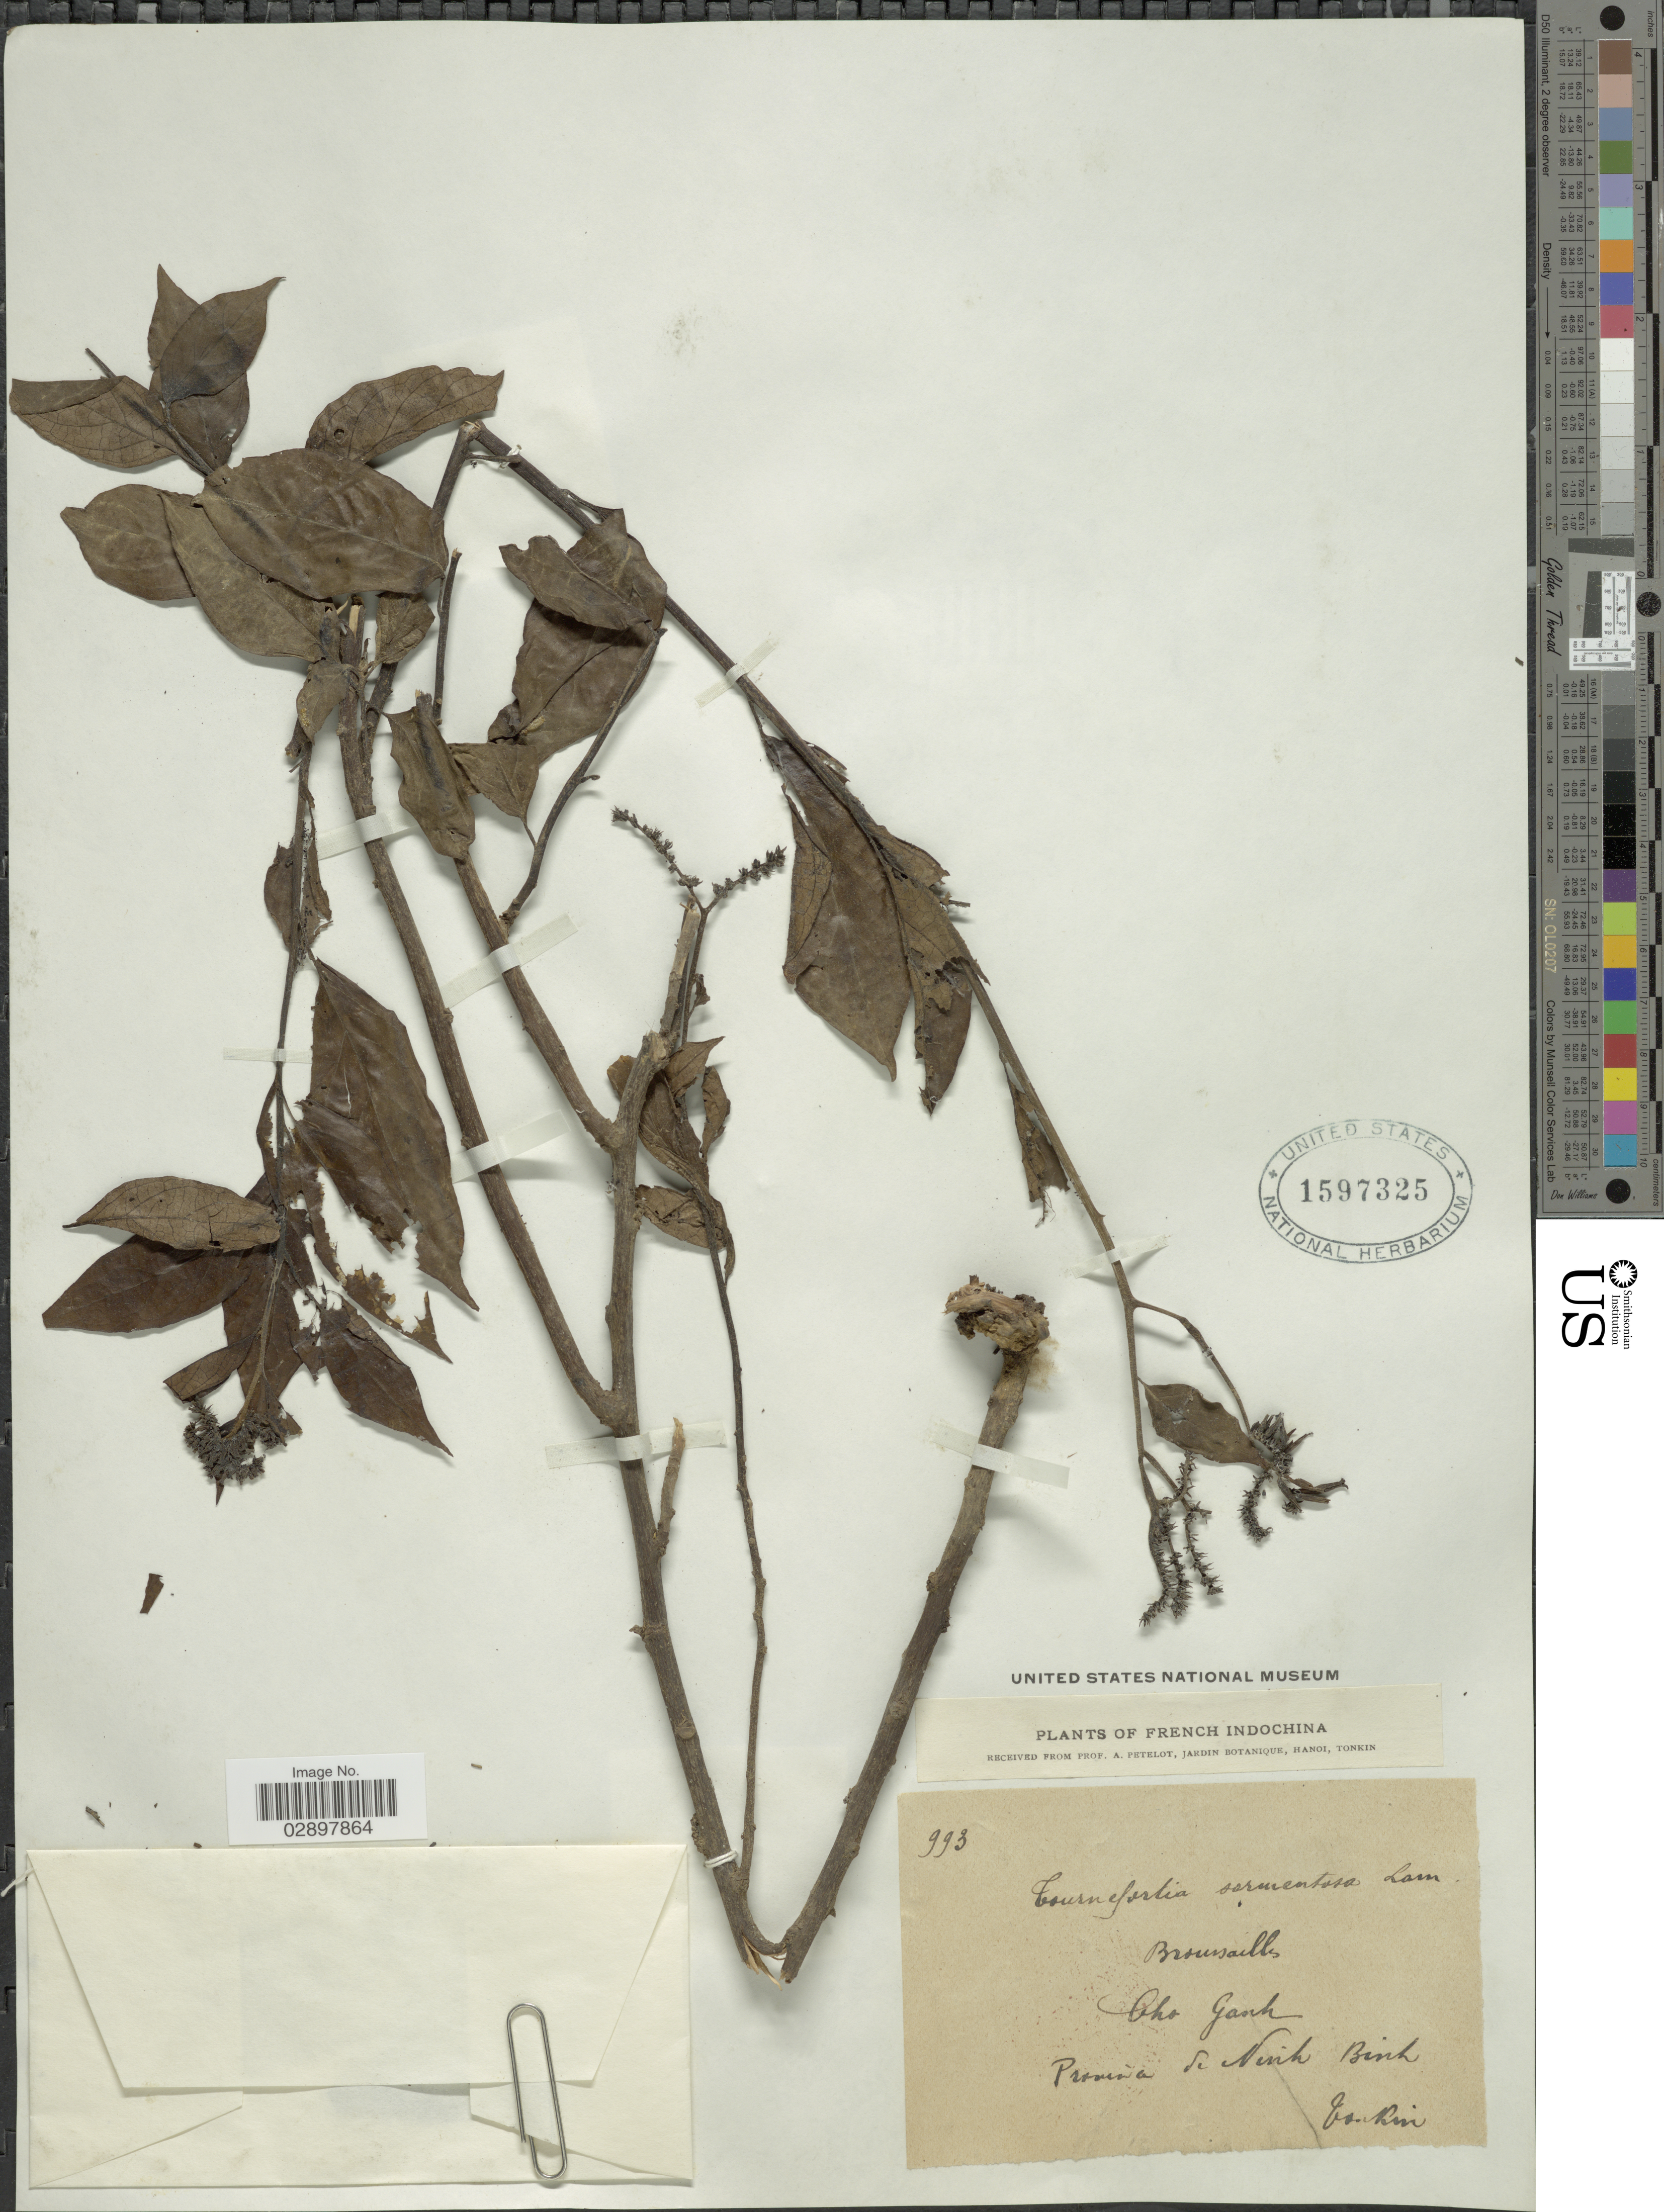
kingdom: Plantae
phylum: Tracheophyta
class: Magnoliopsida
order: Boraginales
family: Heliotropiaceae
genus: Tournefortia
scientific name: Tournefortia sarmentosa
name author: Lam.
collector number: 993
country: Vietnam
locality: Tonkin. French Indochina. Cho Ganh. Provincia de Ninh Binh.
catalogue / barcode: US 1597325